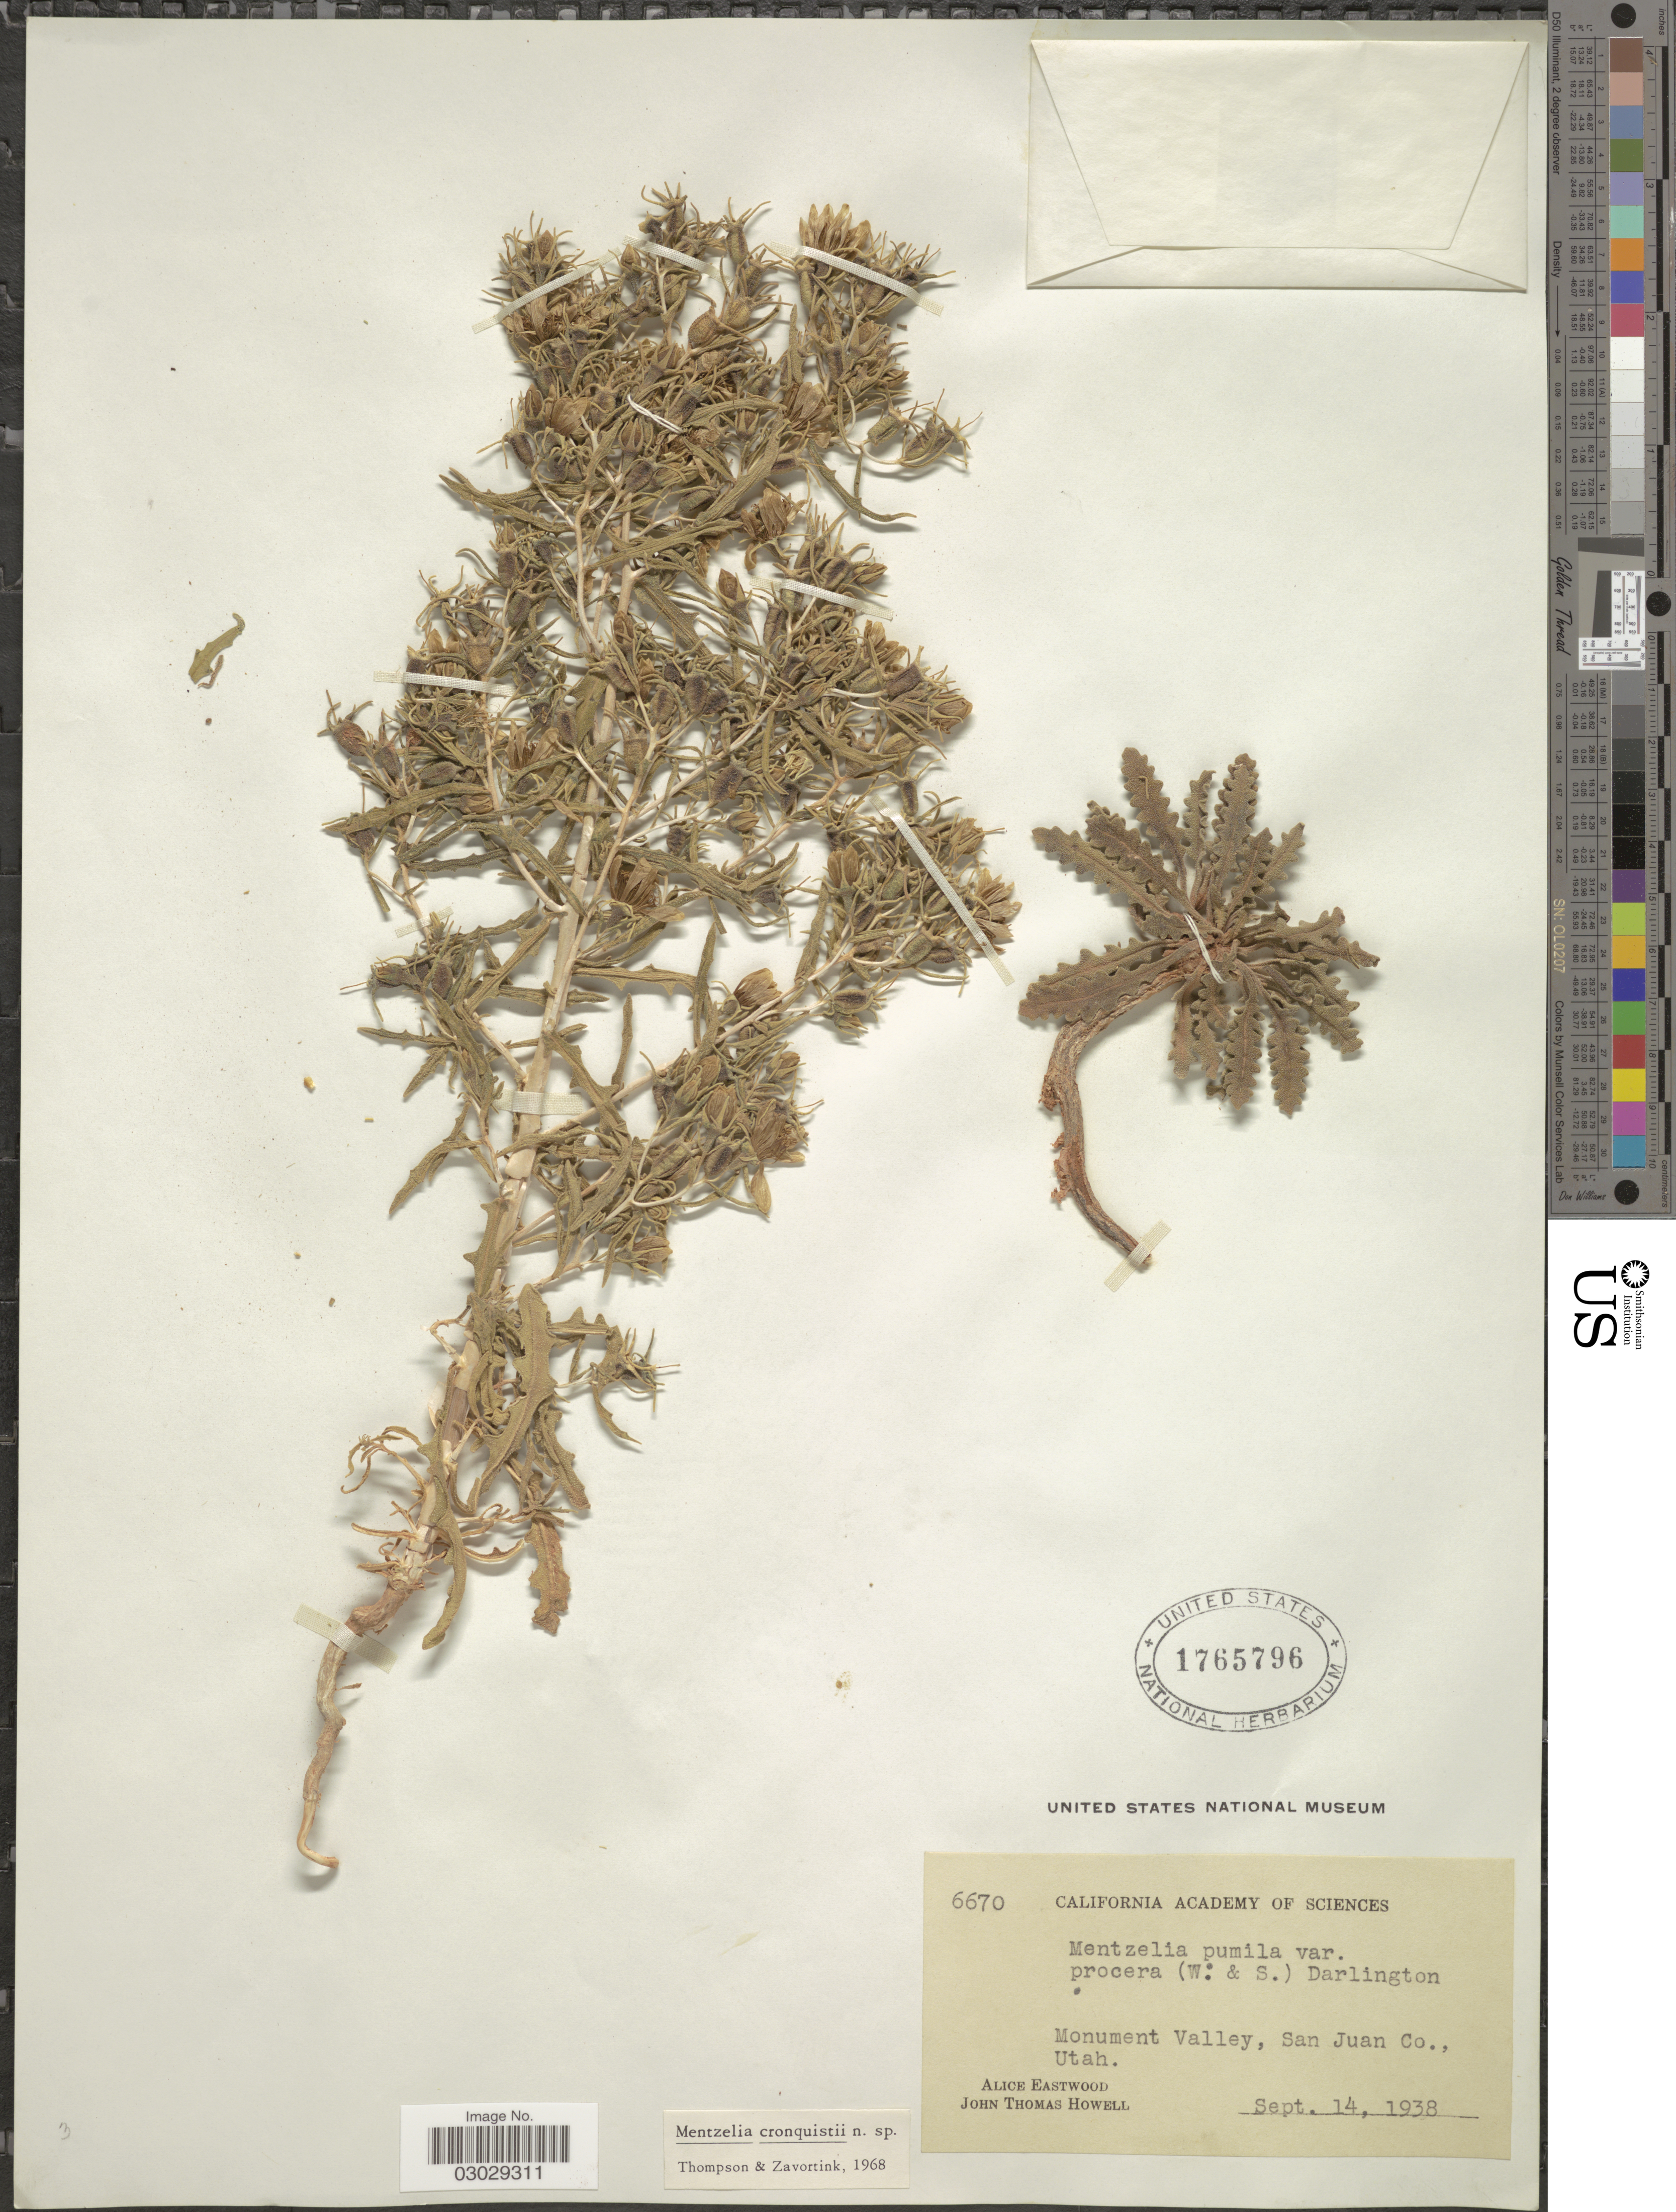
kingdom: Plantae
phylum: Tracheophyta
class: Magnoliopsida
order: Cornales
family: Loasaceae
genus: Mentzelia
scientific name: Mentzelia cronquistii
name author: H.J. Thomps. & Prigge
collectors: A. Eastwood & J. T. Howell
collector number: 6670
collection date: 1938-09-14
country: United States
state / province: Utah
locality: Monument Valley, San Juan Co.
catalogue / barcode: US 1765796